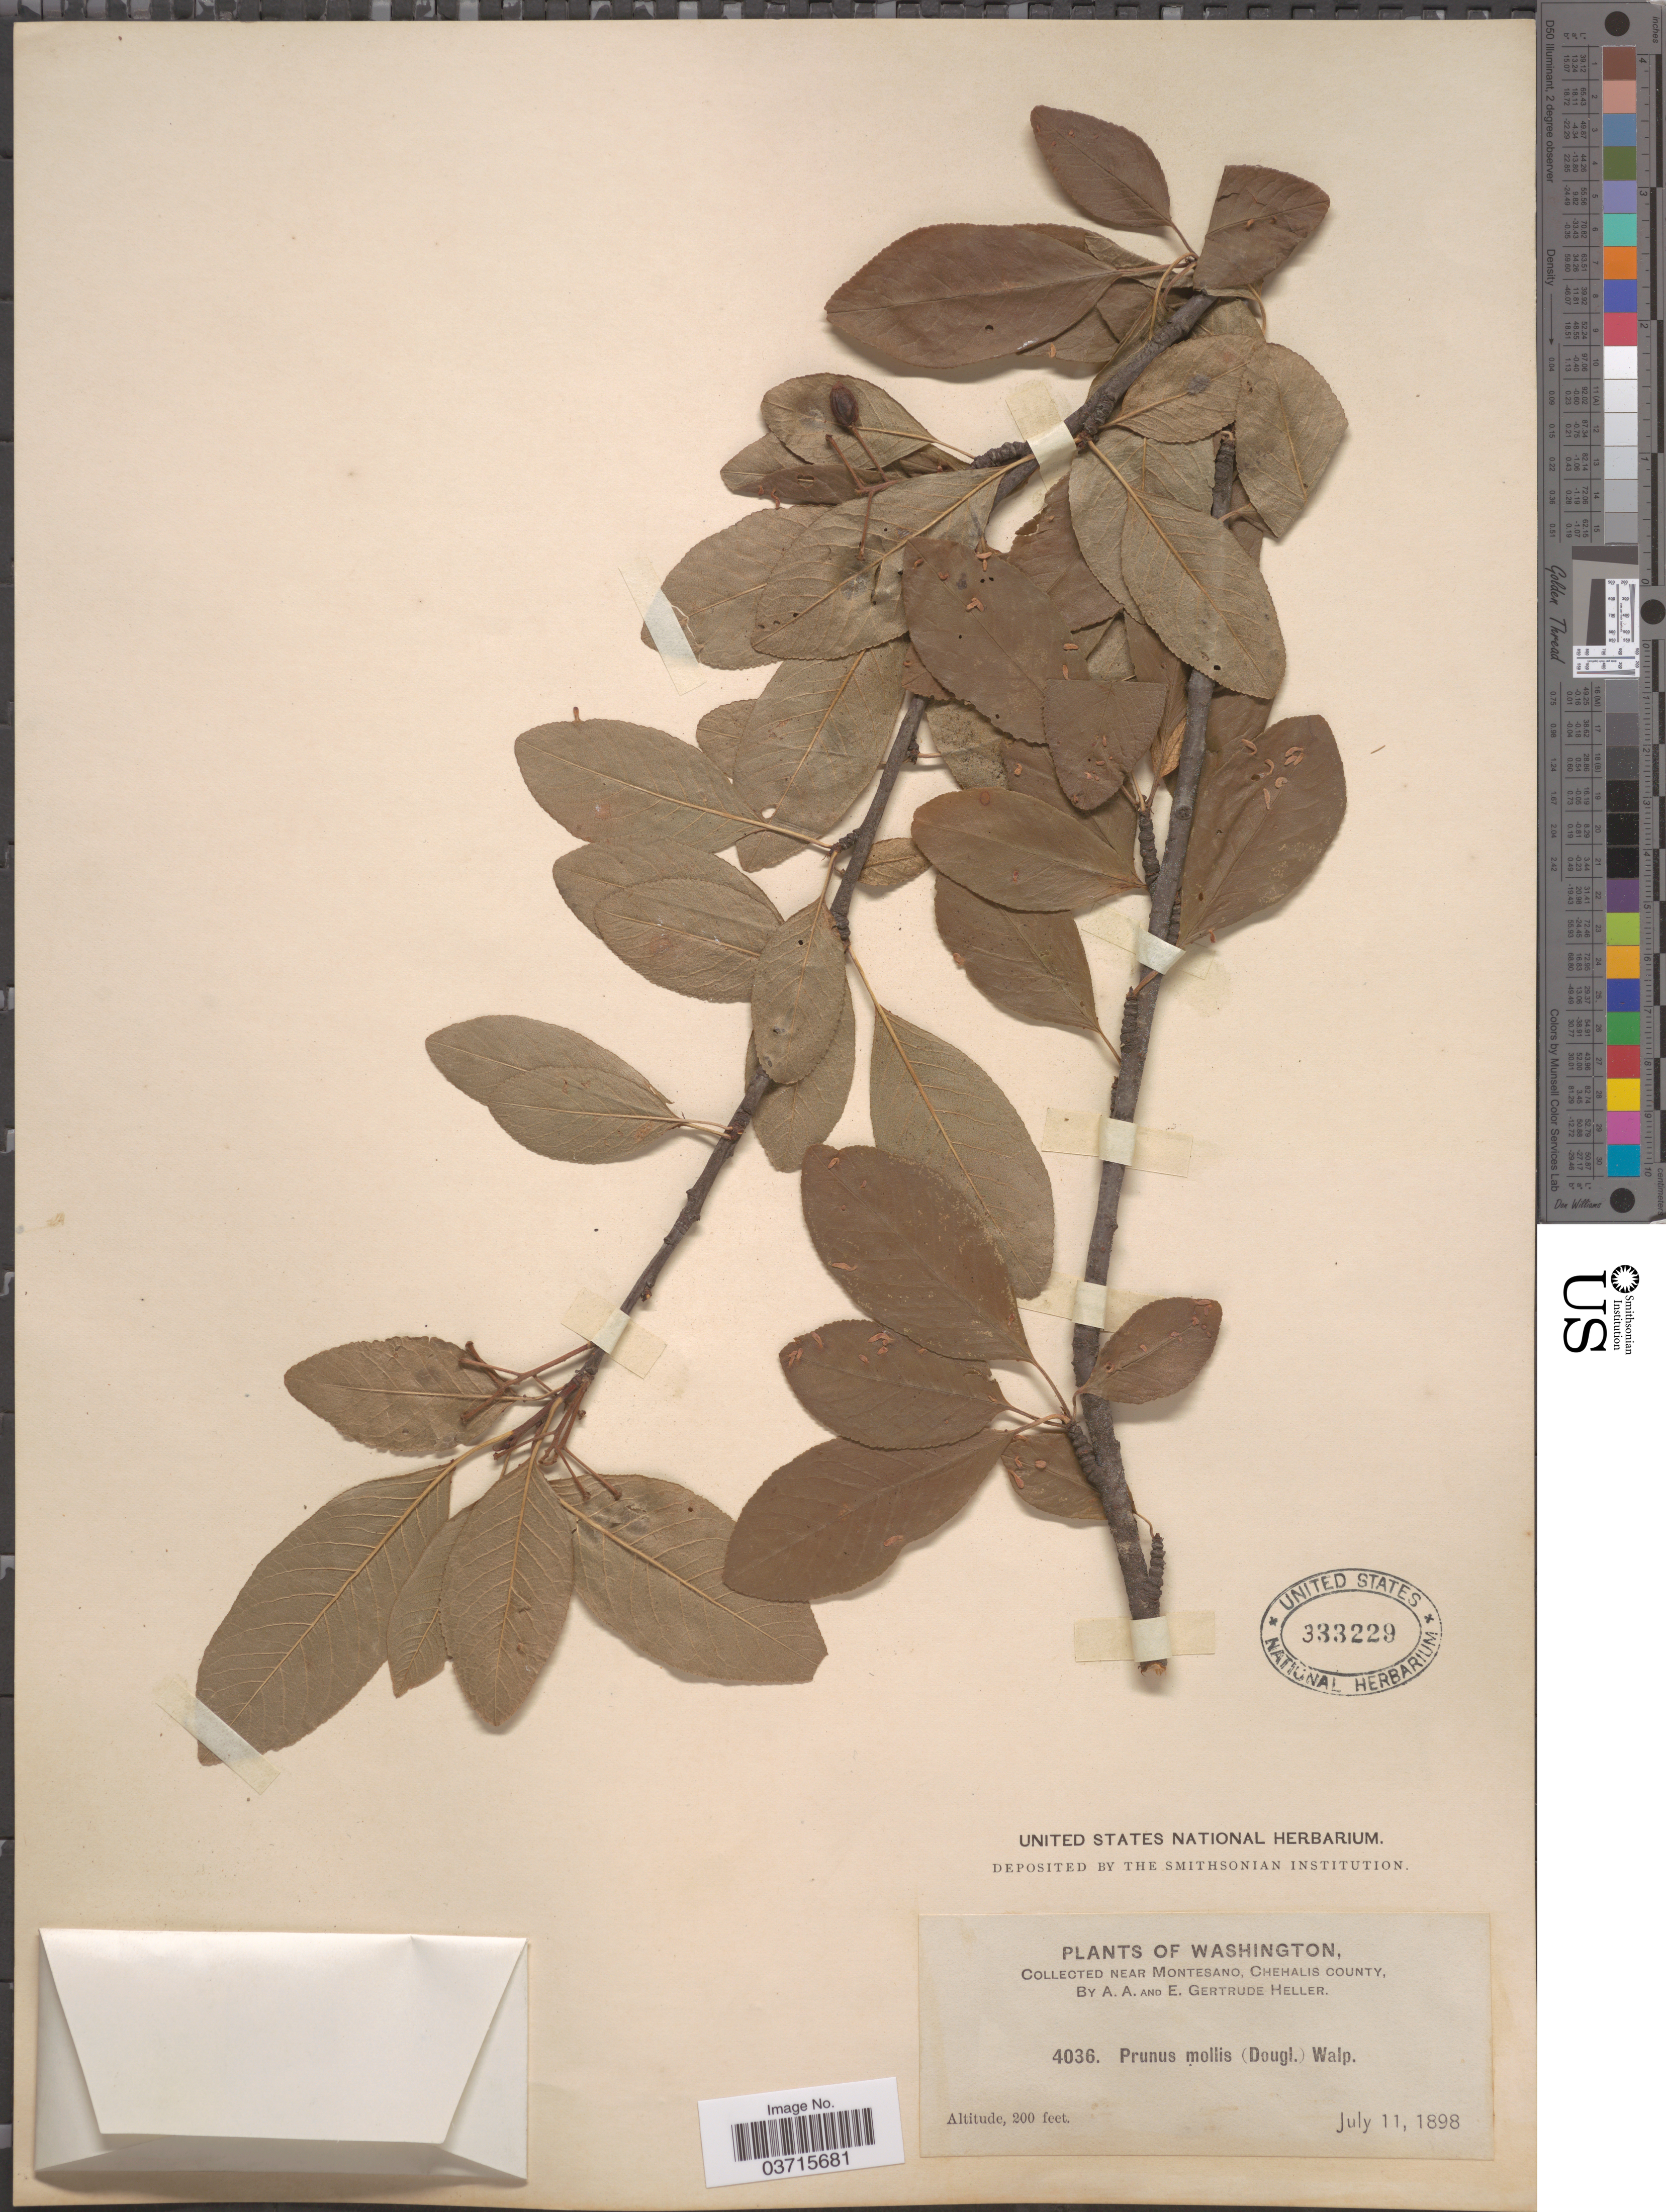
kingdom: Plantae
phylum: Tracheophyta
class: Magnoliopsida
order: Rosales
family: Rosaceae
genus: Prunus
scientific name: Prunus mollis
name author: Torr.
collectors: A. A. Heller & E. Gertrude Heller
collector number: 4036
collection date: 1898-07-11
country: United States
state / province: Washington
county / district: Grays Harbor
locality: Near Montesano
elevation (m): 61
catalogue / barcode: US 333229